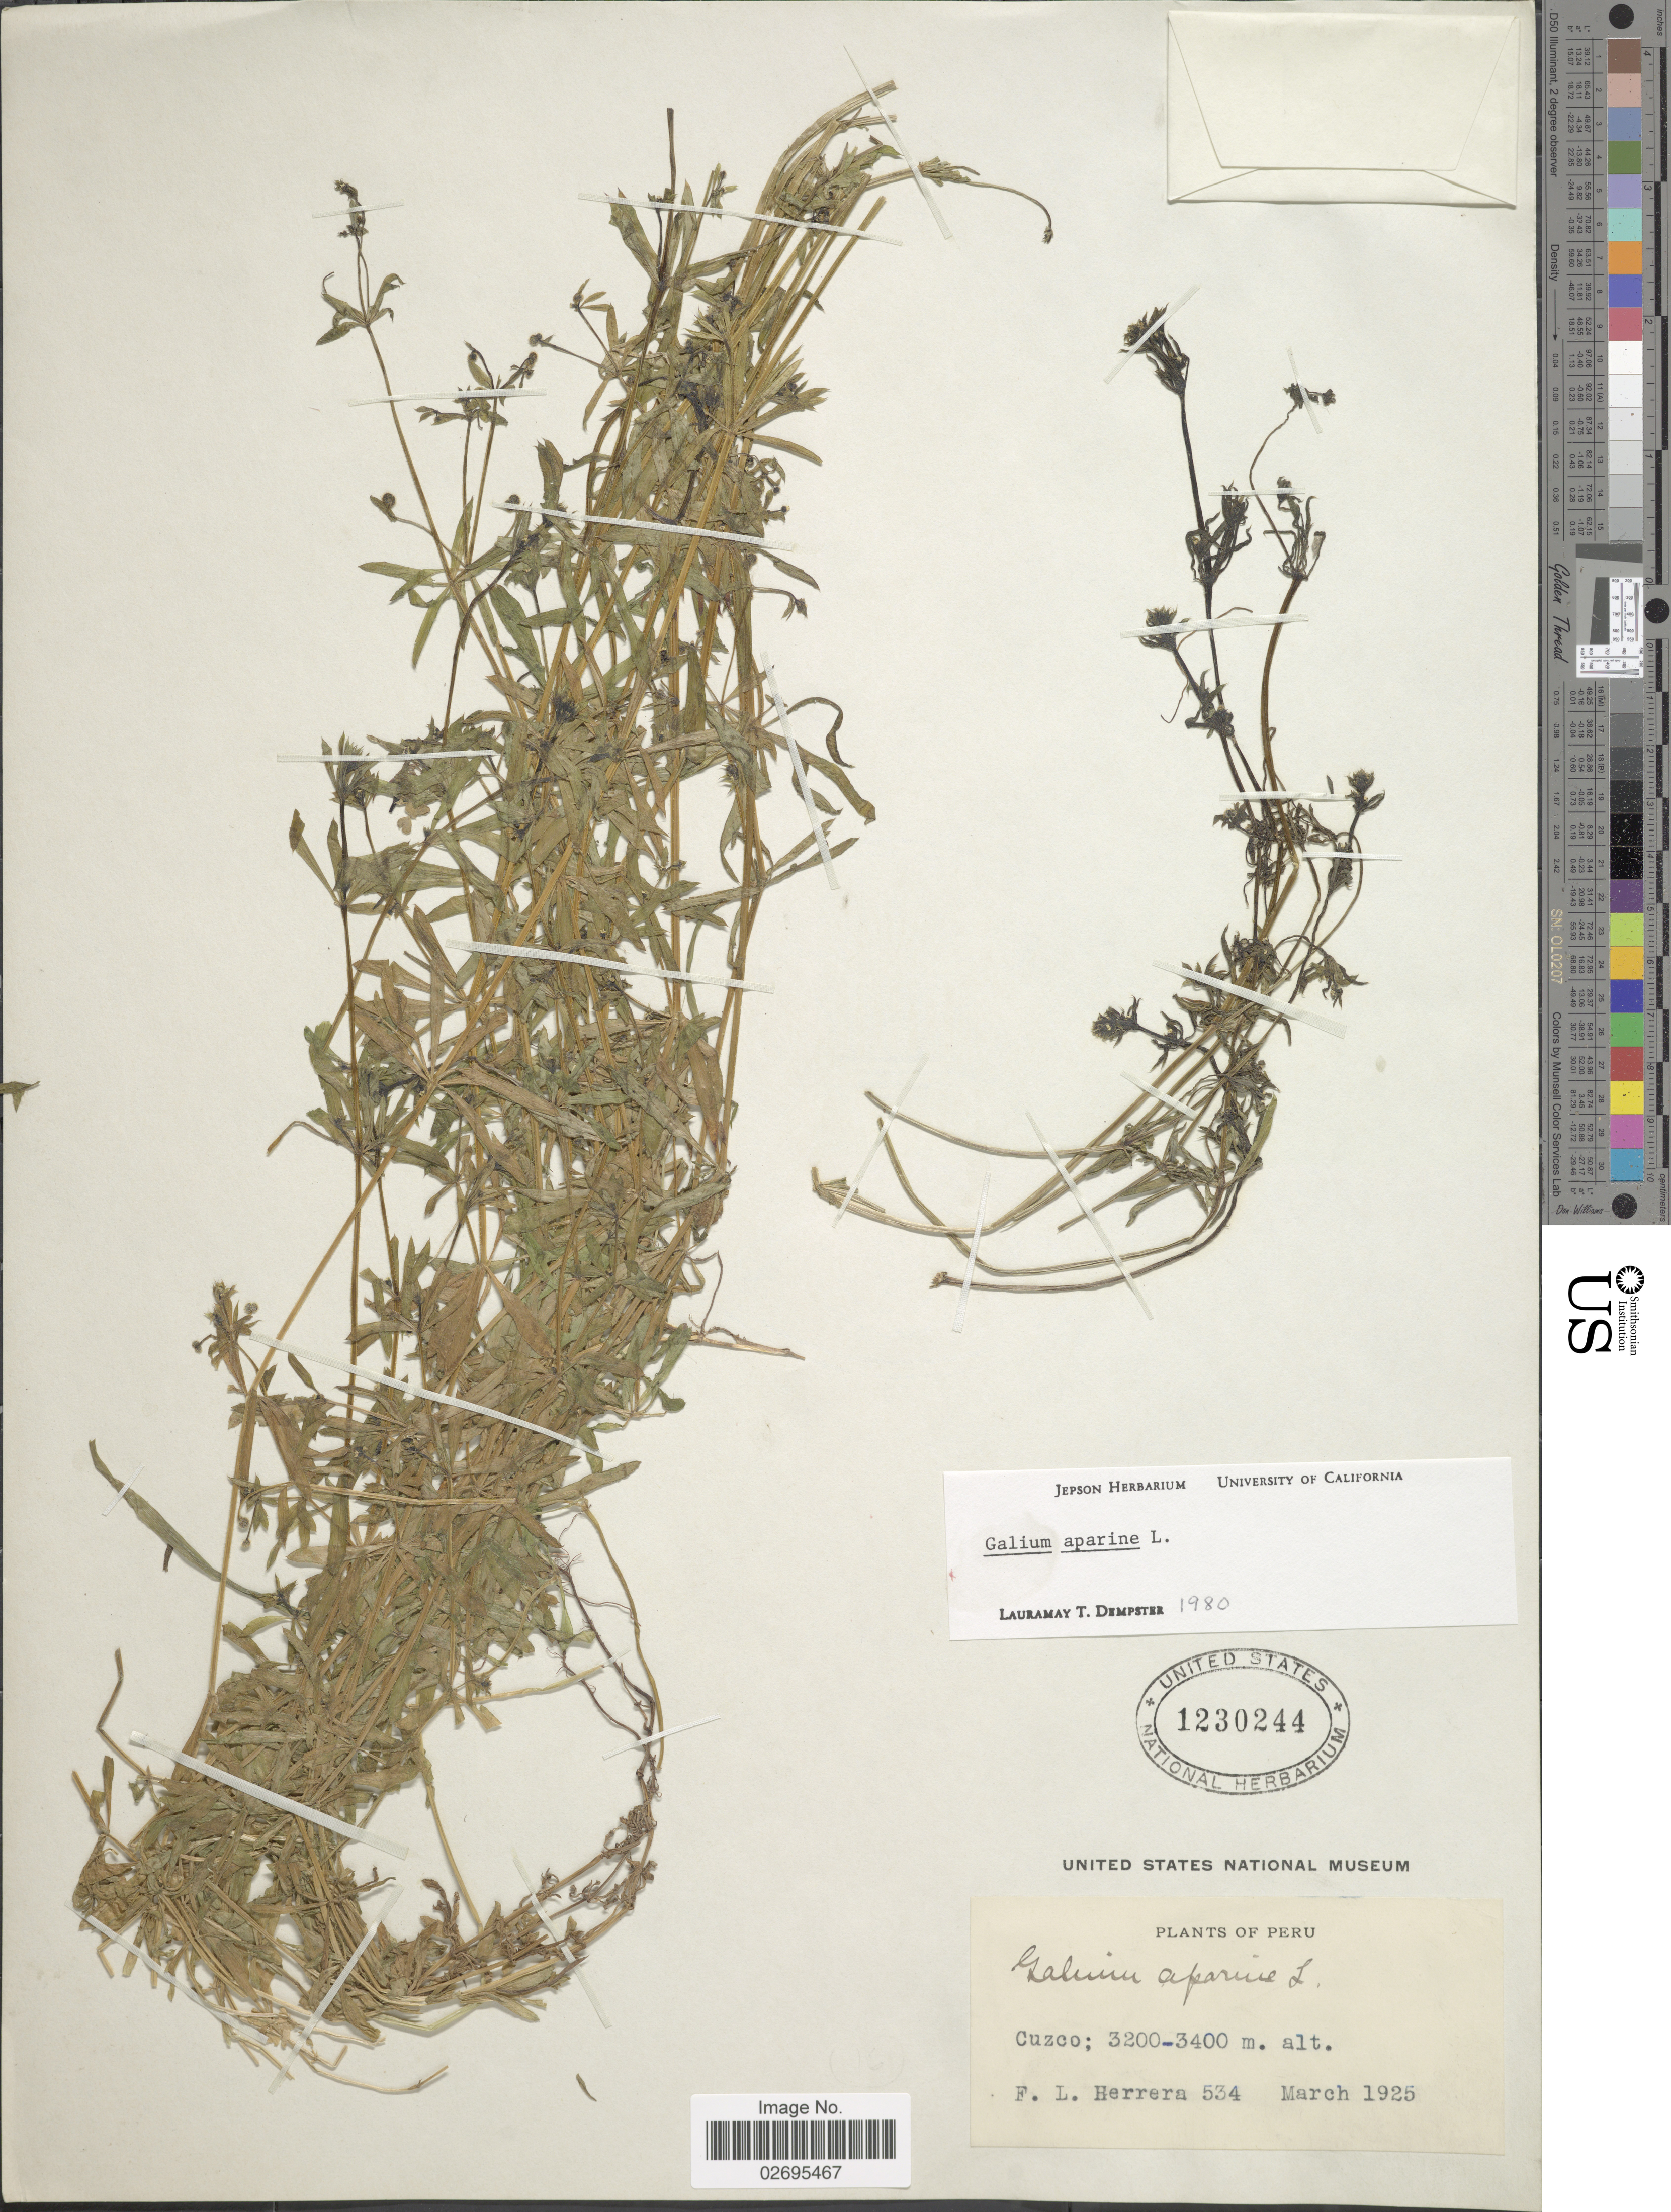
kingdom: Plantae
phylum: Tracheophyta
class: Magnoliopsida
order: Gentianales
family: Rubiaceae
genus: Galium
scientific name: Galium aparine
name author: L.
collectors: F. L. Herrera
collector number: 534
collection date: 1925-03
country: Peru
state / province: Cusco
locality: Cuzco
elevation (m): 3200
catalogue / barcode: US 1230244